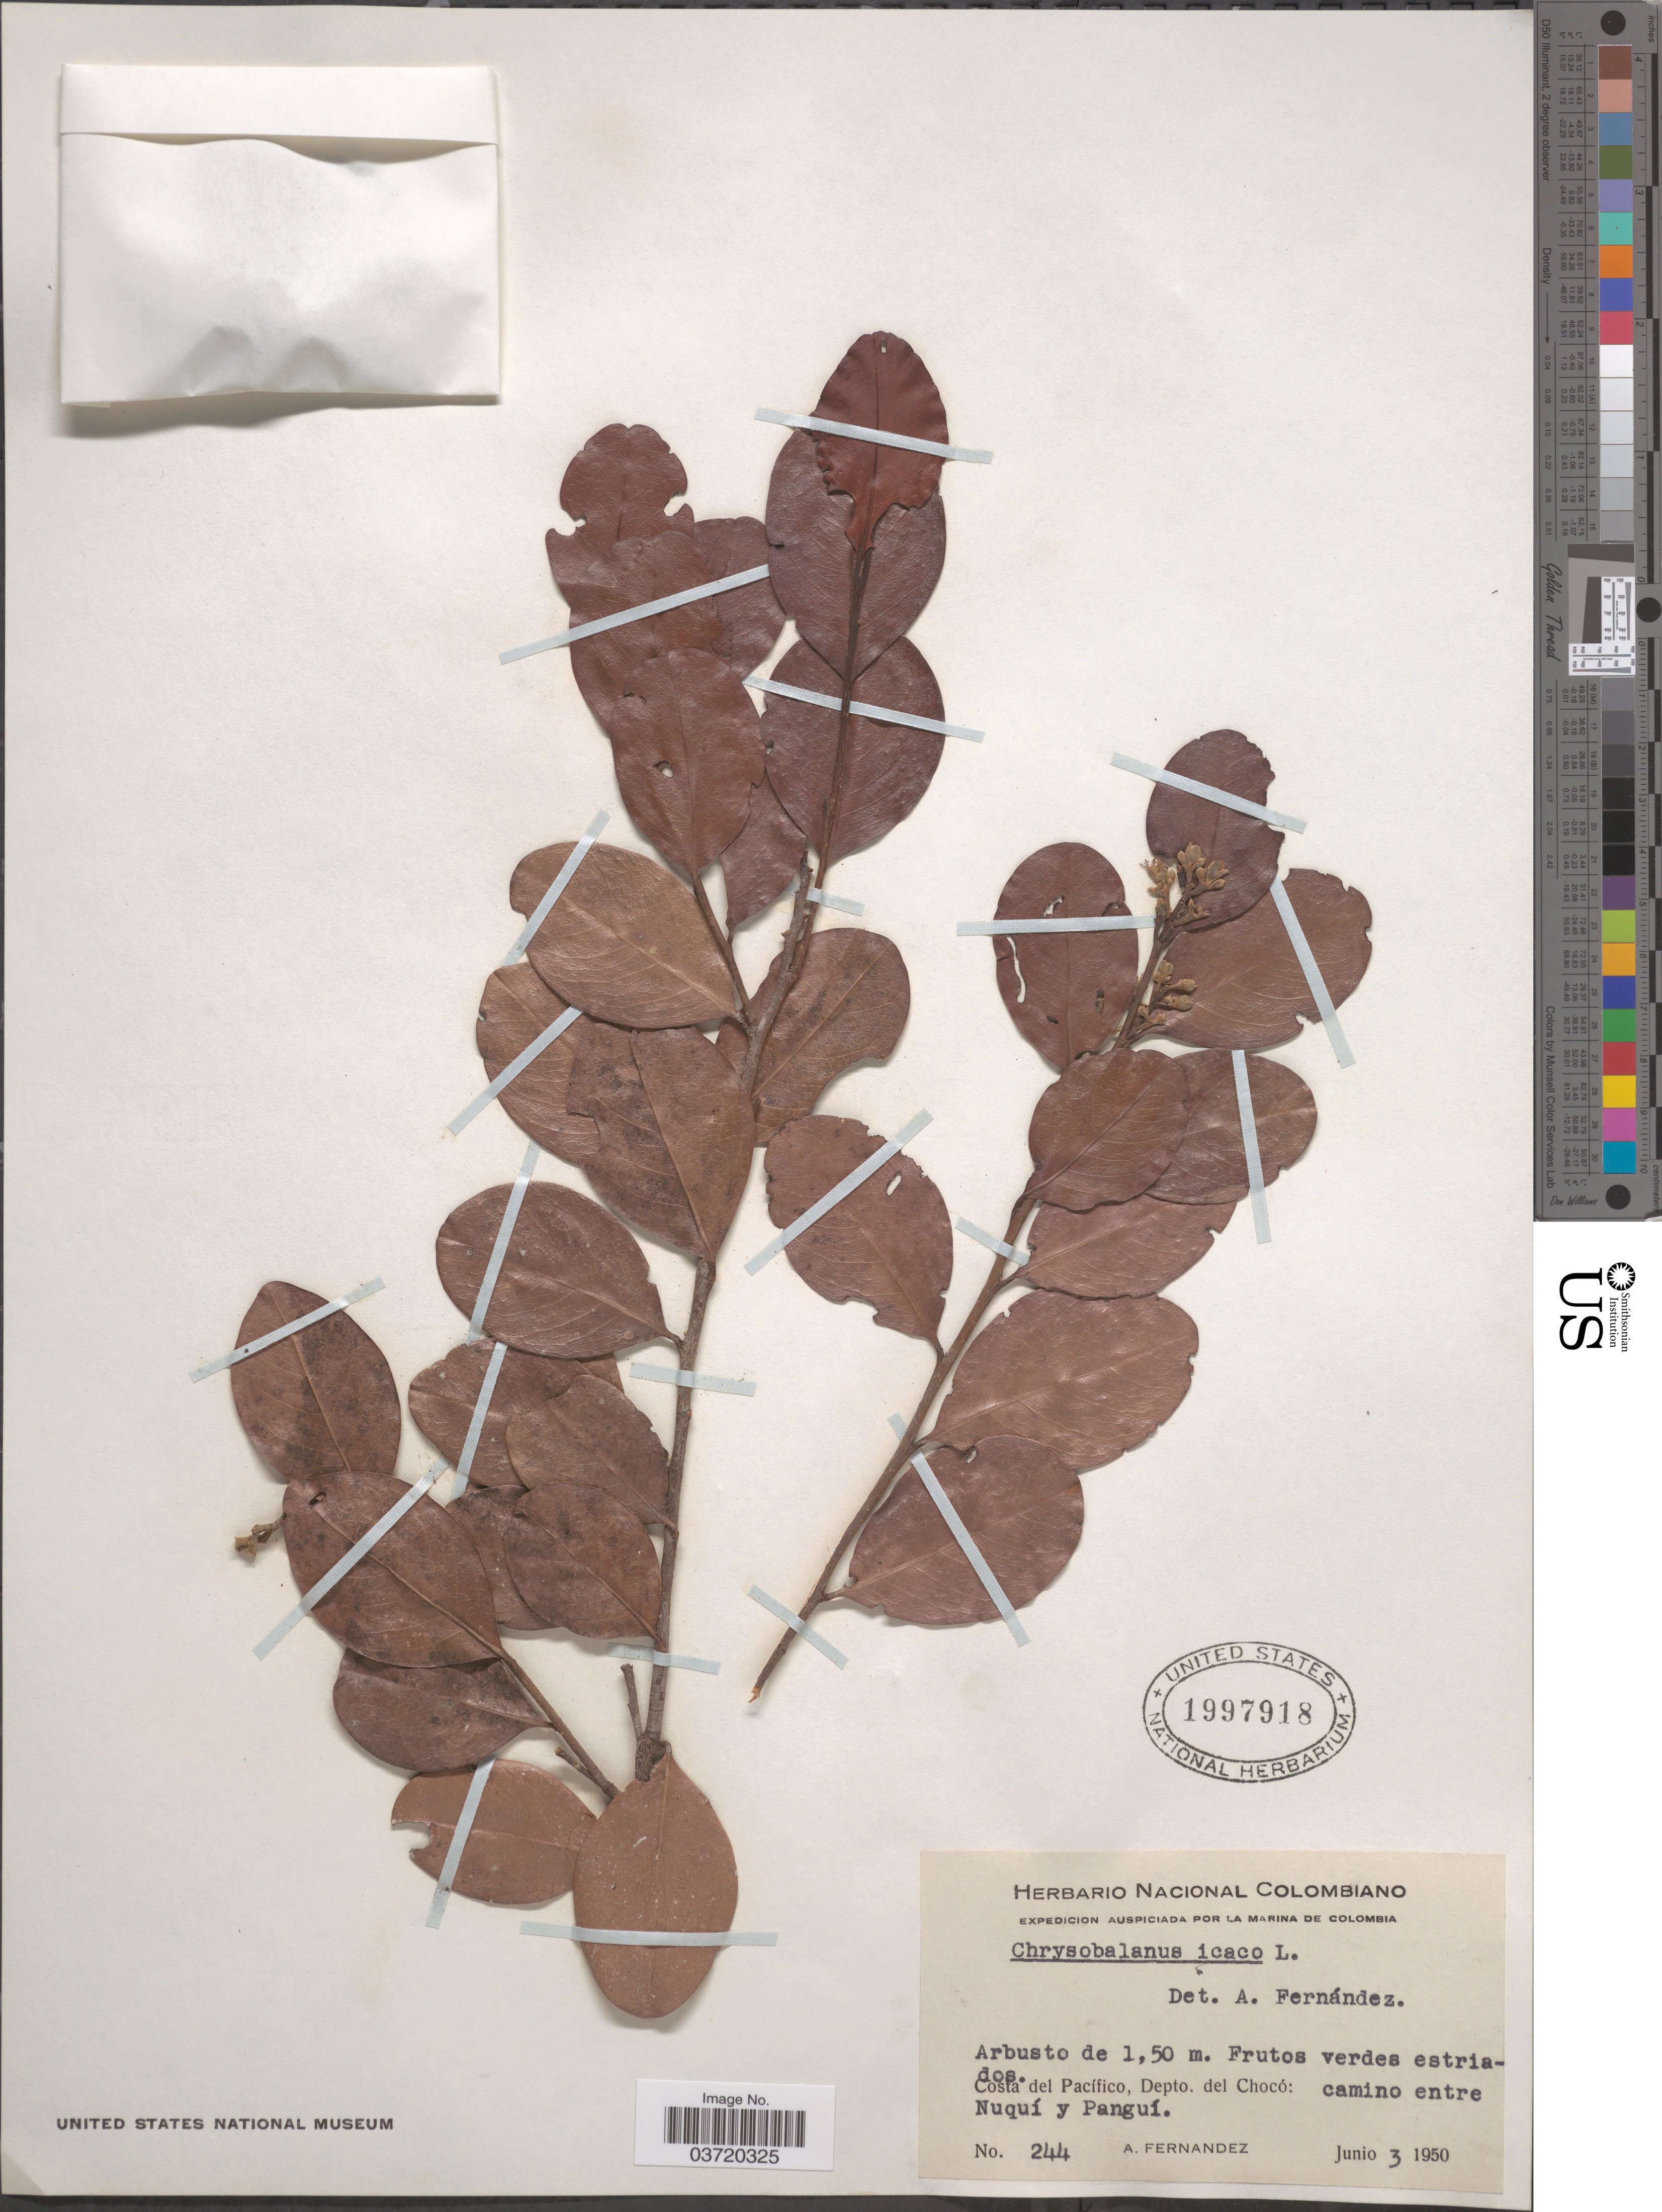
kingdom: Plantae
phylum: Tracheophyta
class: Magnoliopsida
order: Malpighiales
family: Chrysobalanaceae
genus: Chrysobalanus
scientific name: Chrysobalanus icaco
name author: L.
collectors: A. Fernandez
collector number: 244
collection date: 1950-06-03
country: Colombia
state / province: Chocó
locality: Costa del Pacífico, Depto. del Chocó: camino entre Nuguí y Panquí.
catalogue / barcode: US 1997918